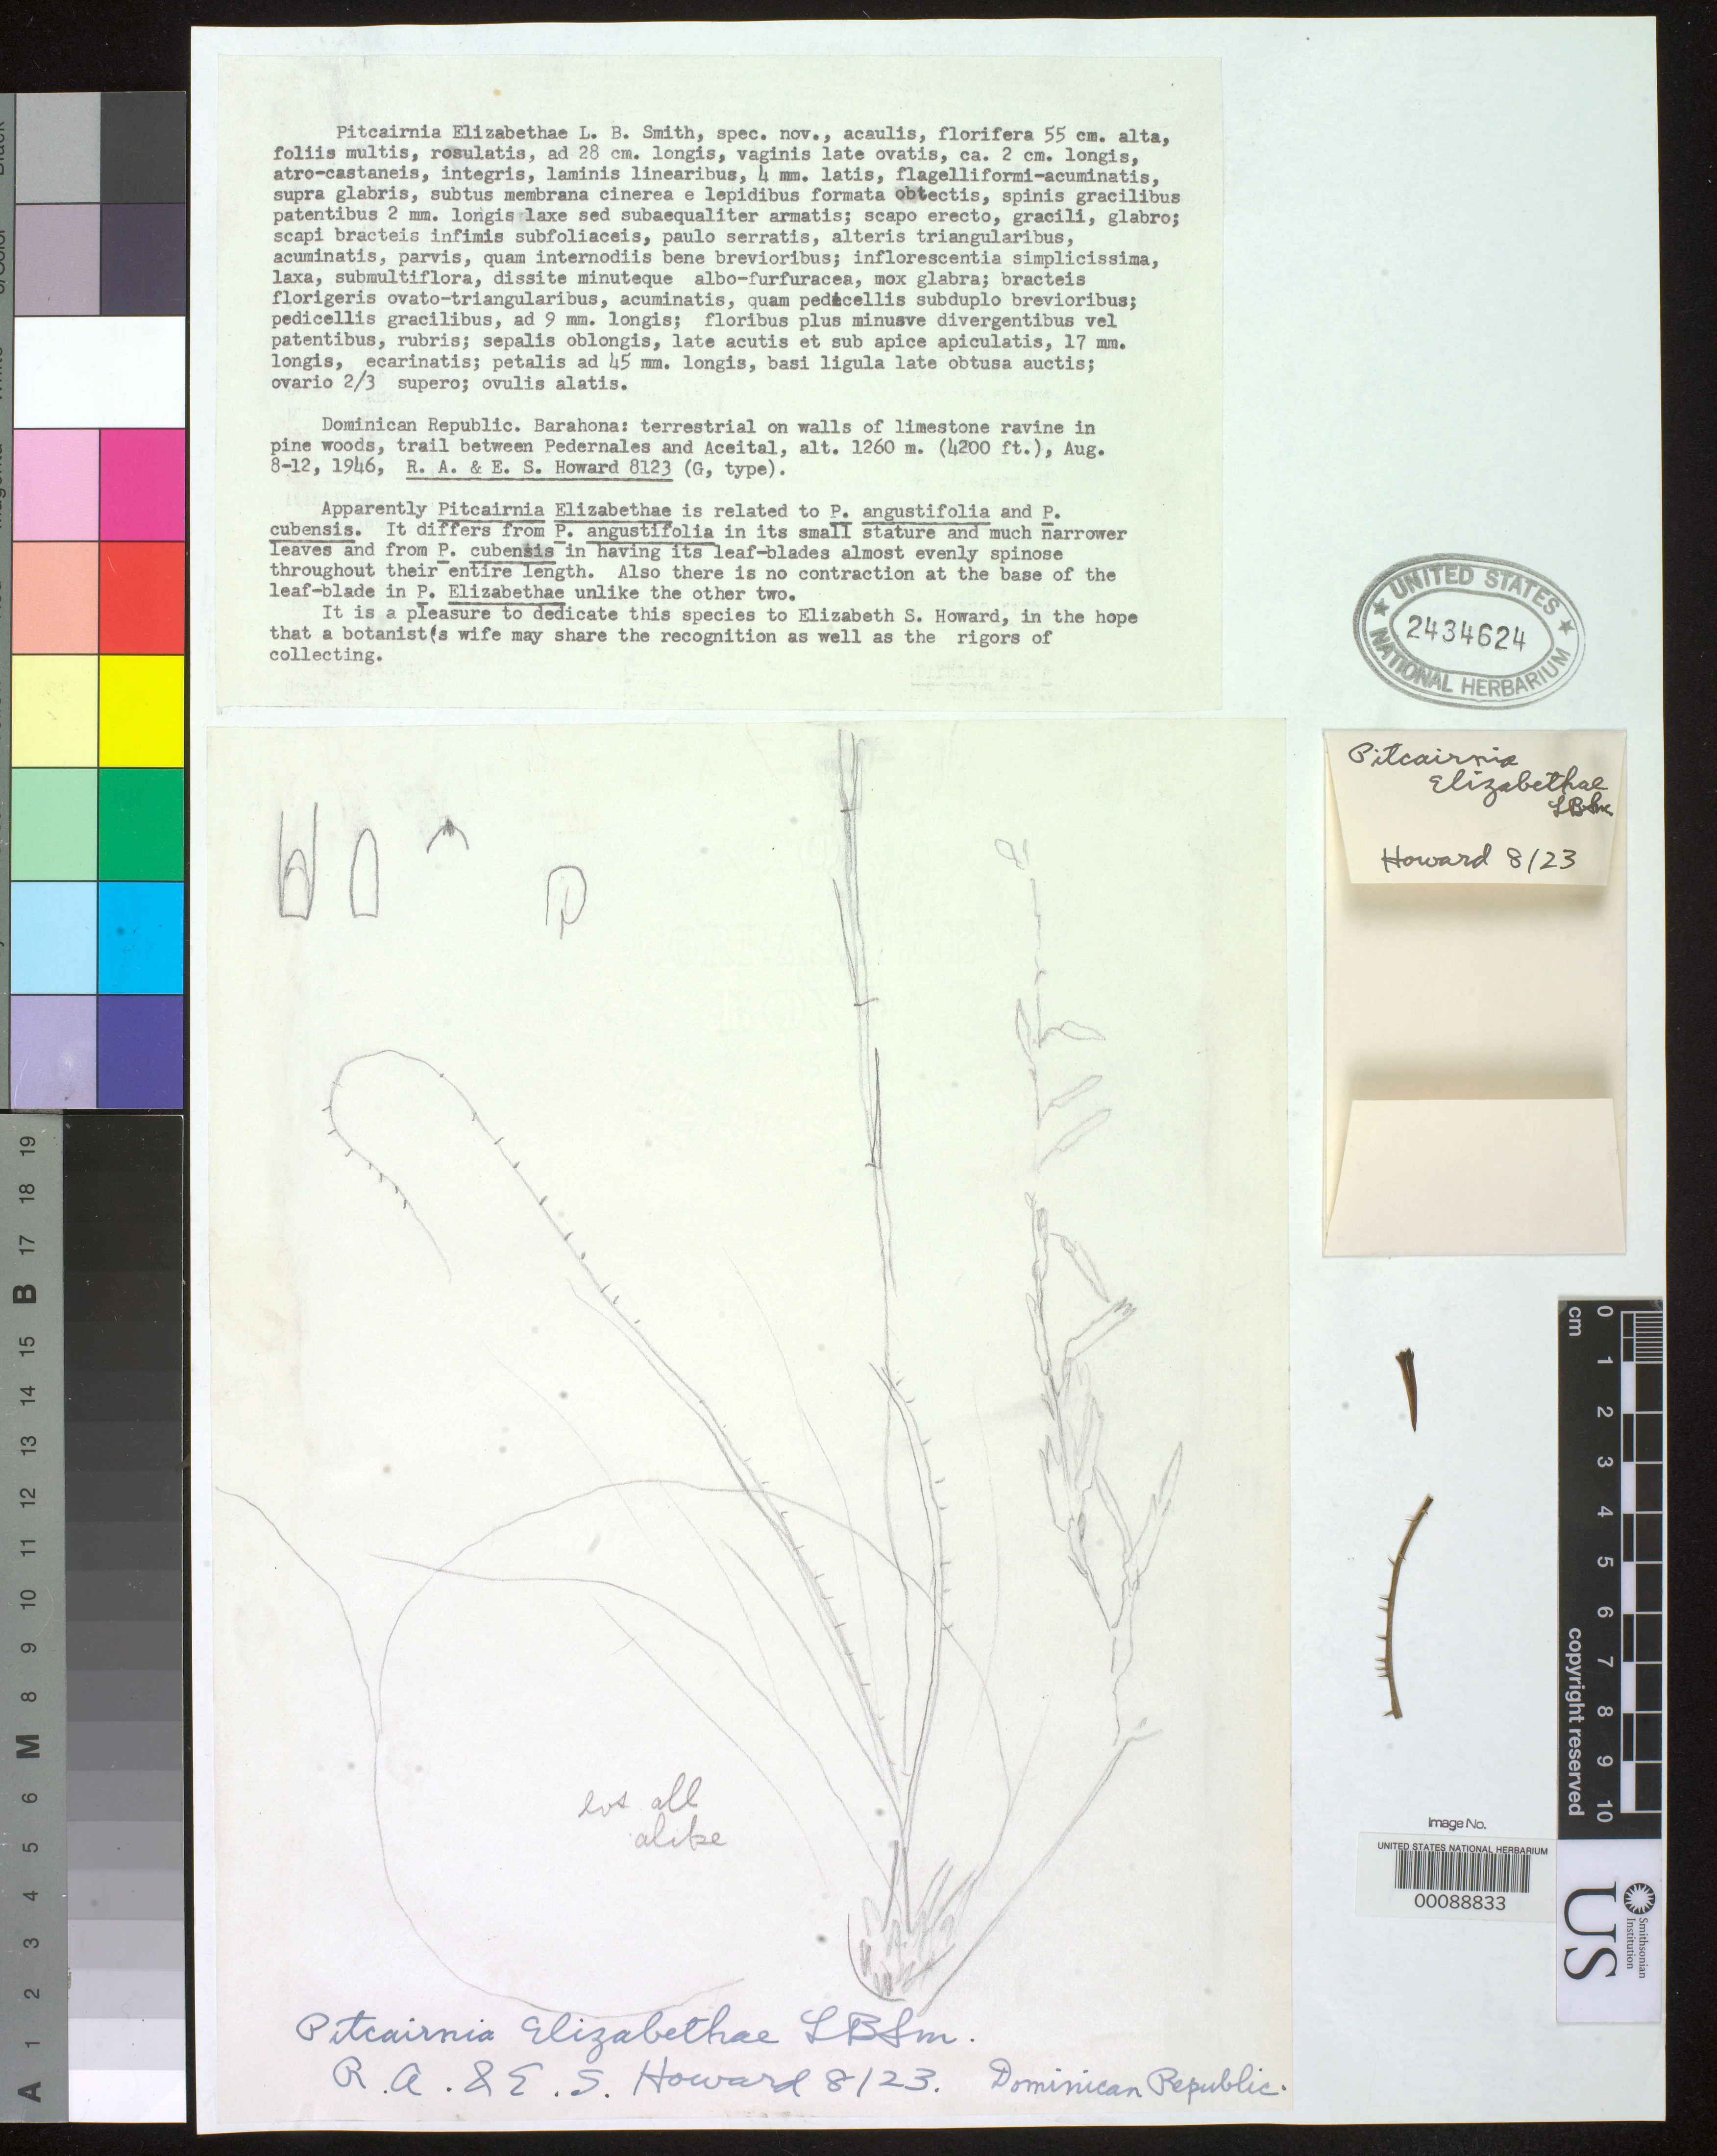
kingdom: Plantae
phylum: Tracheophyta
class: Liliopsida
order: Poales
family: Bromeliaceae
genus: Pitcairnia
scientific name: Pitcairnia elizabethae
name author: L.B. Sm.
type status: Isotype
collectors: R. A. Howard & E. S. Howard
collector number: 8123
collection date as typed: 08 Aug 1946 to 12 Aug 1946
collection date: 1946-08-08/1946-08-12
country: Dominican Republic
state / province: Barahona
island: Hispaniola Island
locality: Between Pedernales and Aceital.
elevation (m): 1260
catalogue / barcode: US 2434624